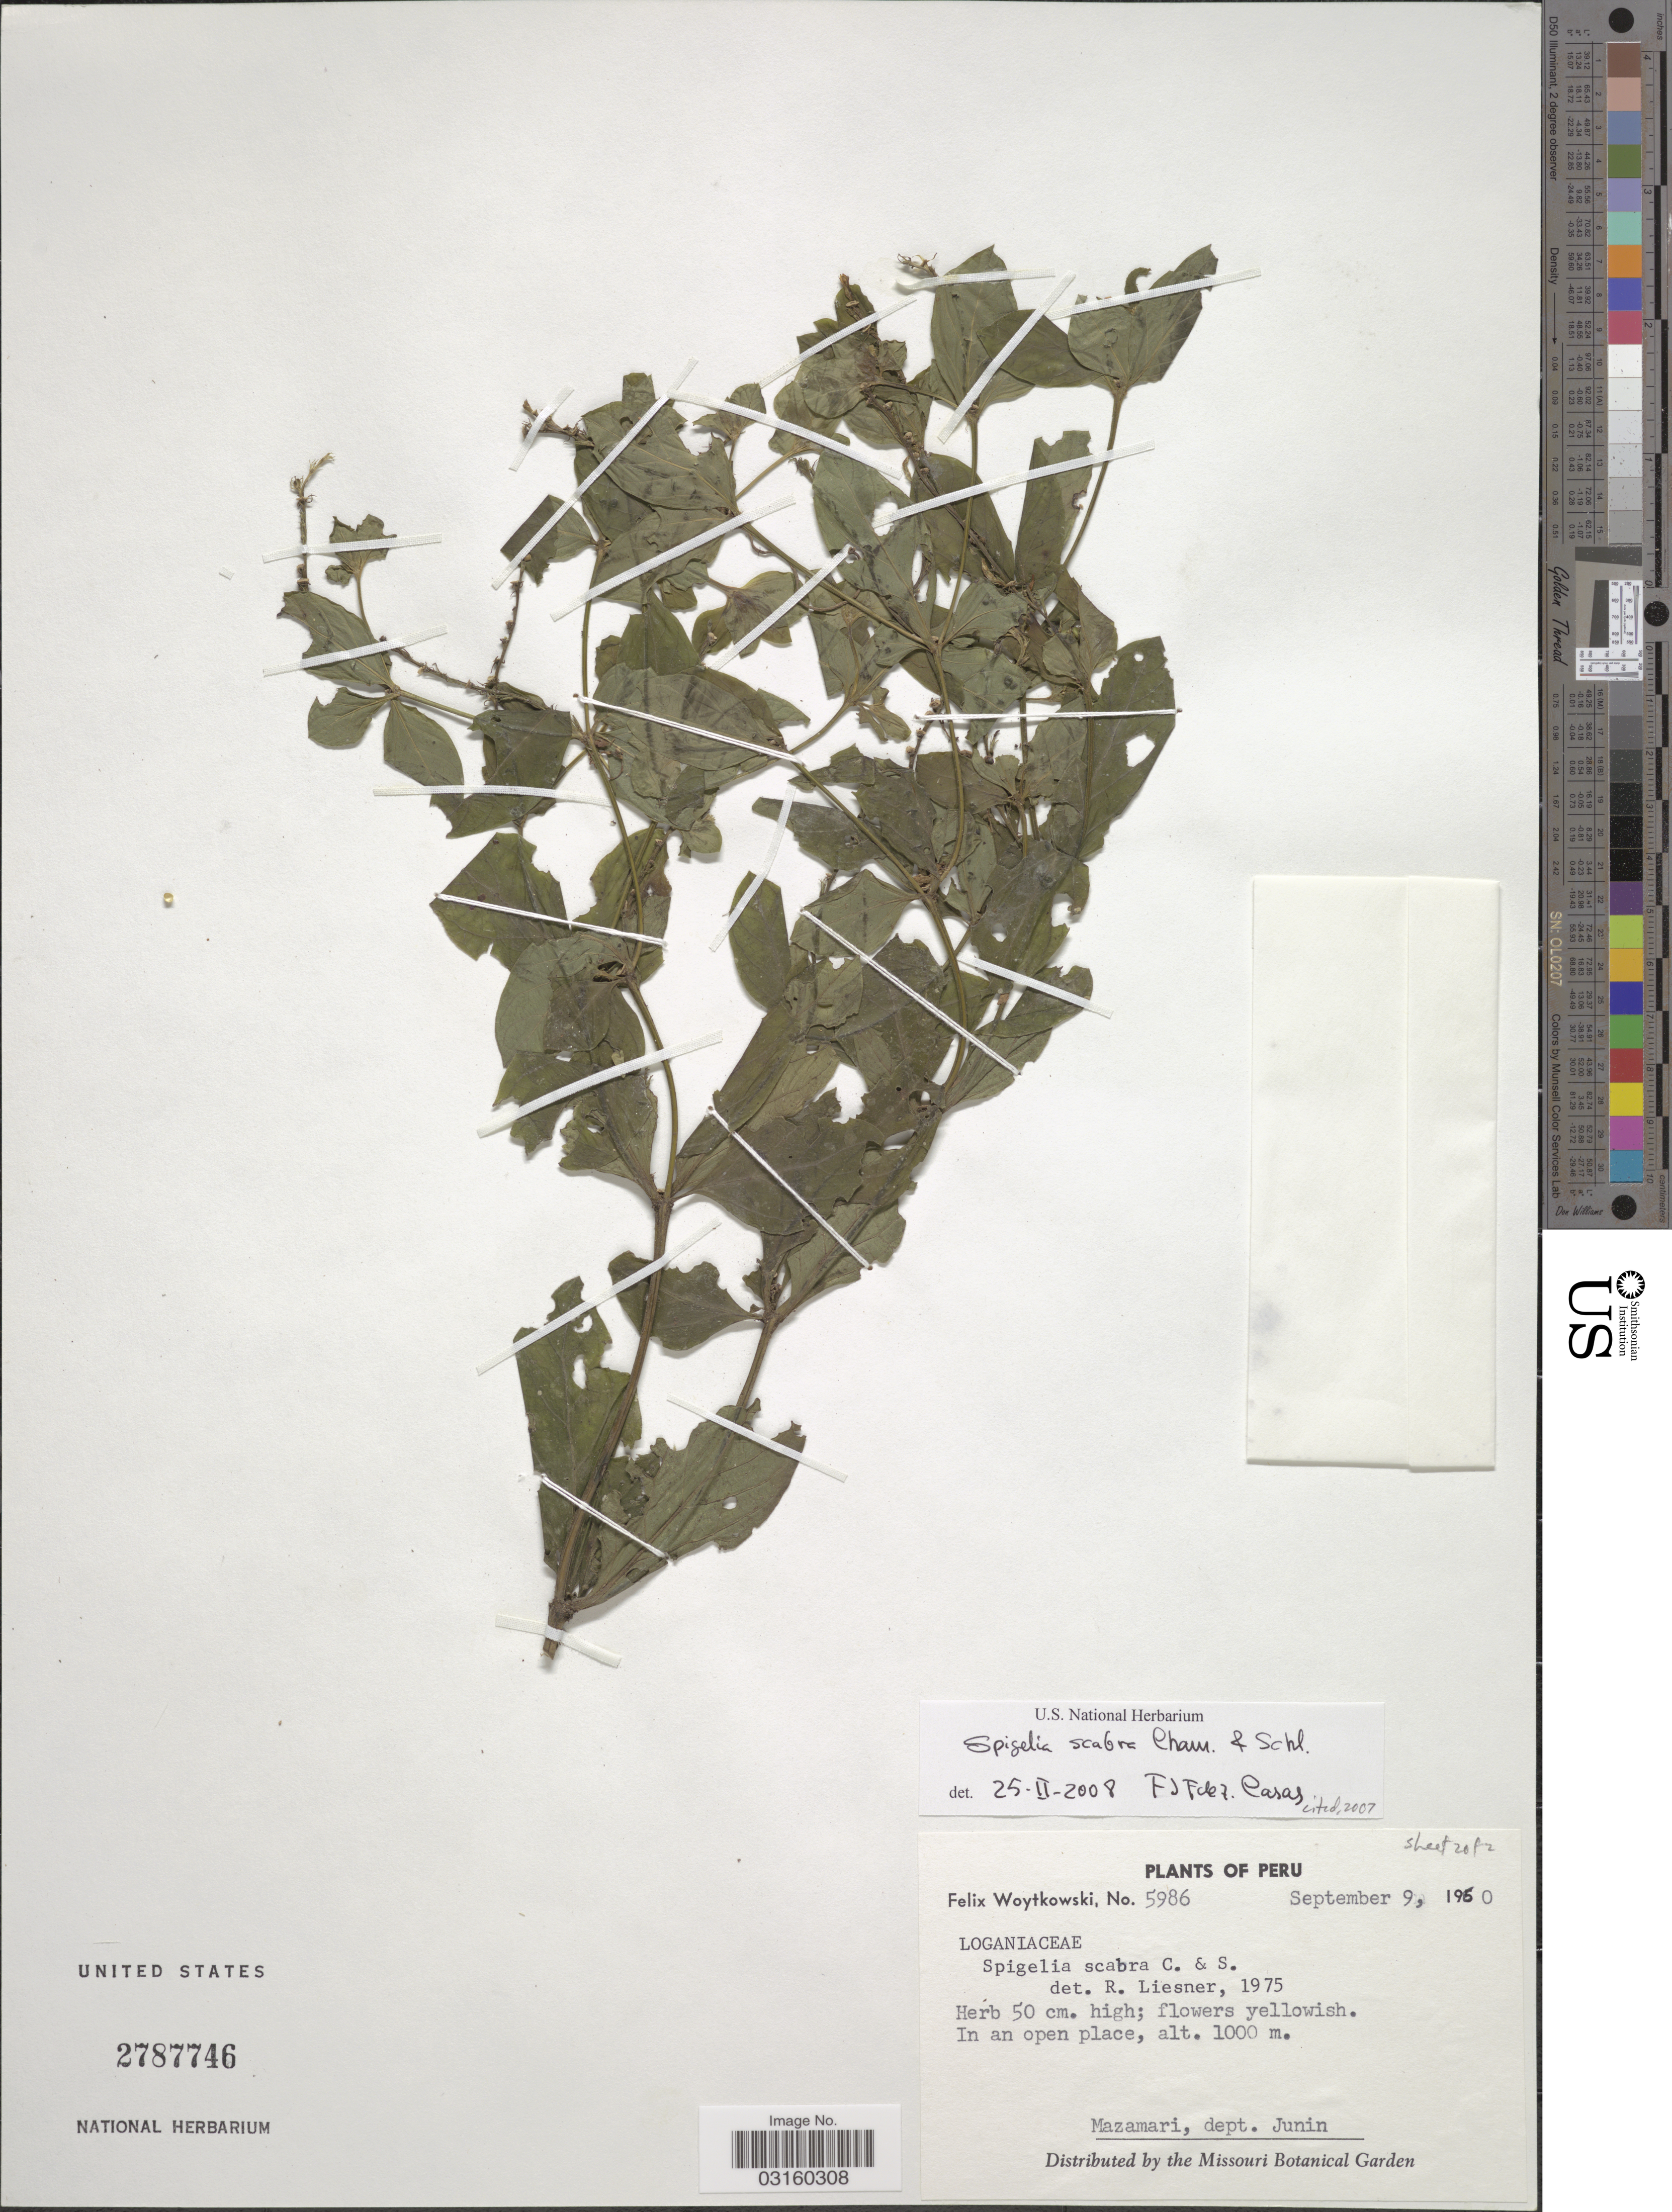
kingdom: Plantae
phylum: Tracheophyta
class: Magnoliopsida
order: Gentianales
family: Loganiaceae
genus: Spigelia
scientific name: Spigelia scabra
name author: Cham. & Schltdl.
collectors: F. Woytkowski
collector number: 5986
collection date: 1960-09-09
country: Peru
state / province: Junín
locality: Mazamari, dept. Junin.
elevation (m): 1000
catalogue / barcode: US 2787746